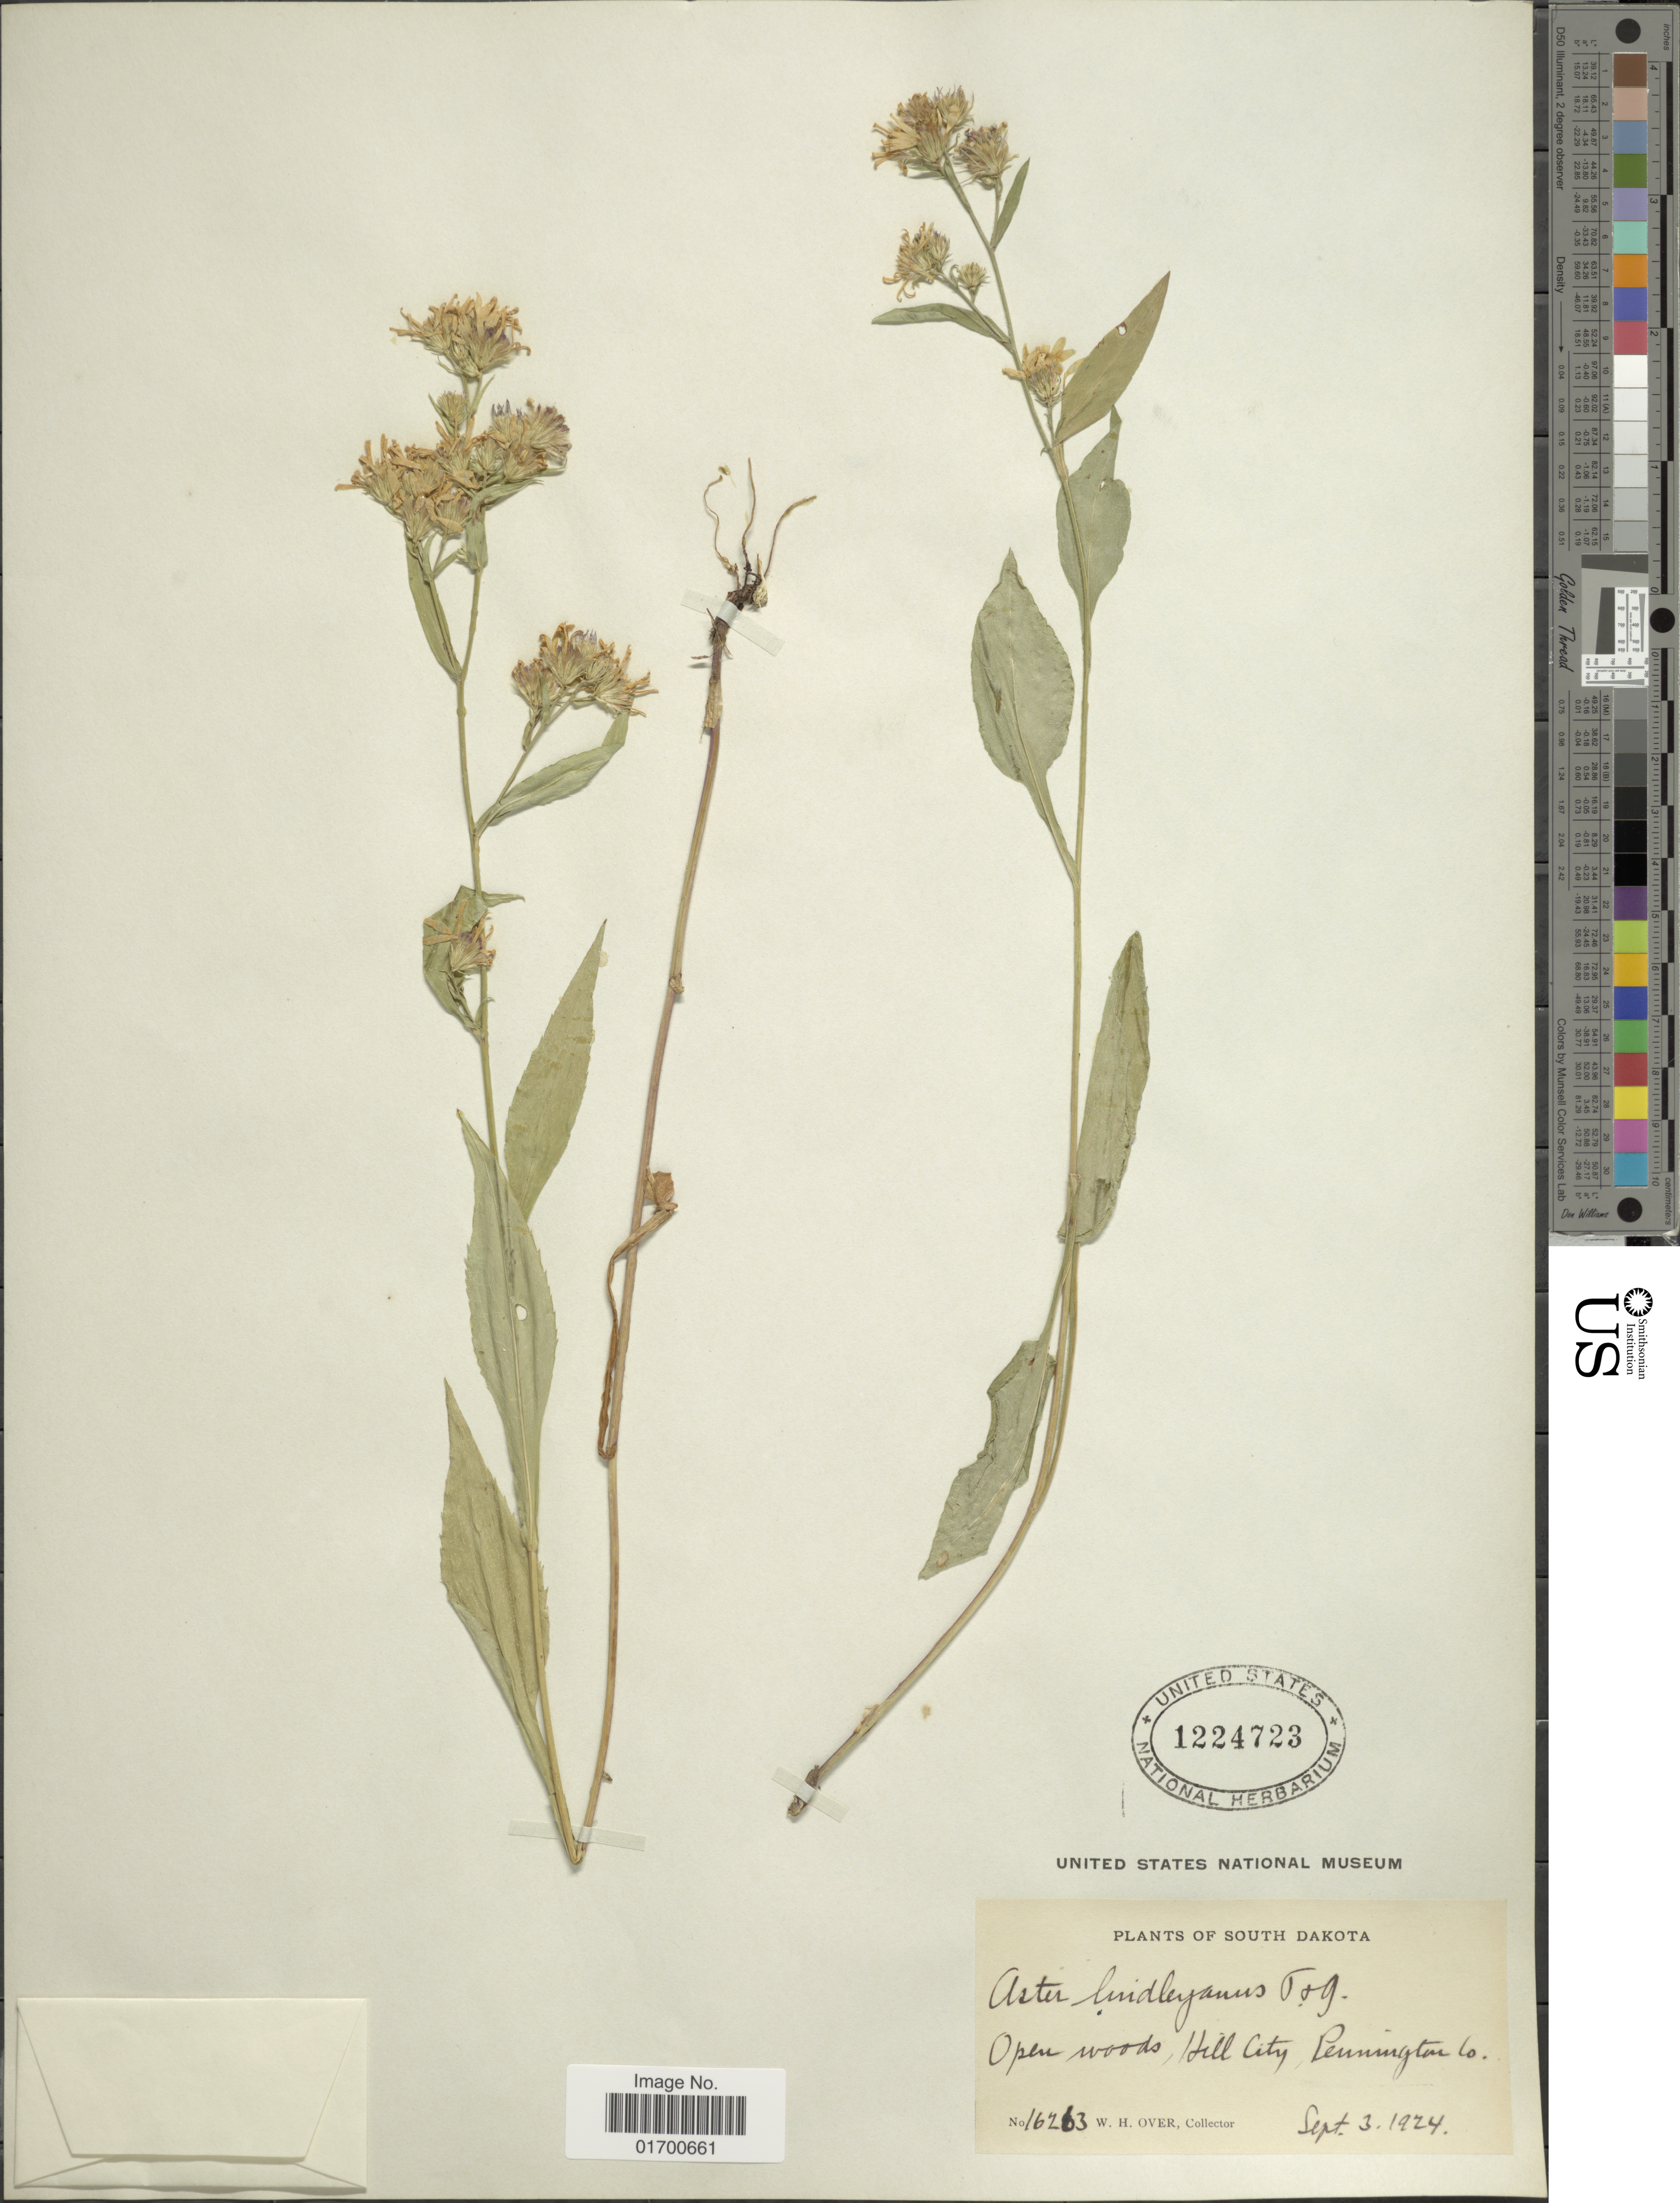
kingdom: Plantae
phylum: Tracheophyta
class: Magnoliopsida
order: Asterales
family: Asteraceae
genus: Symphyotrichum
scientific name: Symphyotrichum ciliolatum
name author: (Lindl.) Á. Löve & D. Löve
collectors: W. Over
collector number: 16263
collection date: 1924-09-03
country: United States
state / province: South Dakota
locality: Oen woods, Hill city, Pennington Co.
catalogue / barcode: US 1224723